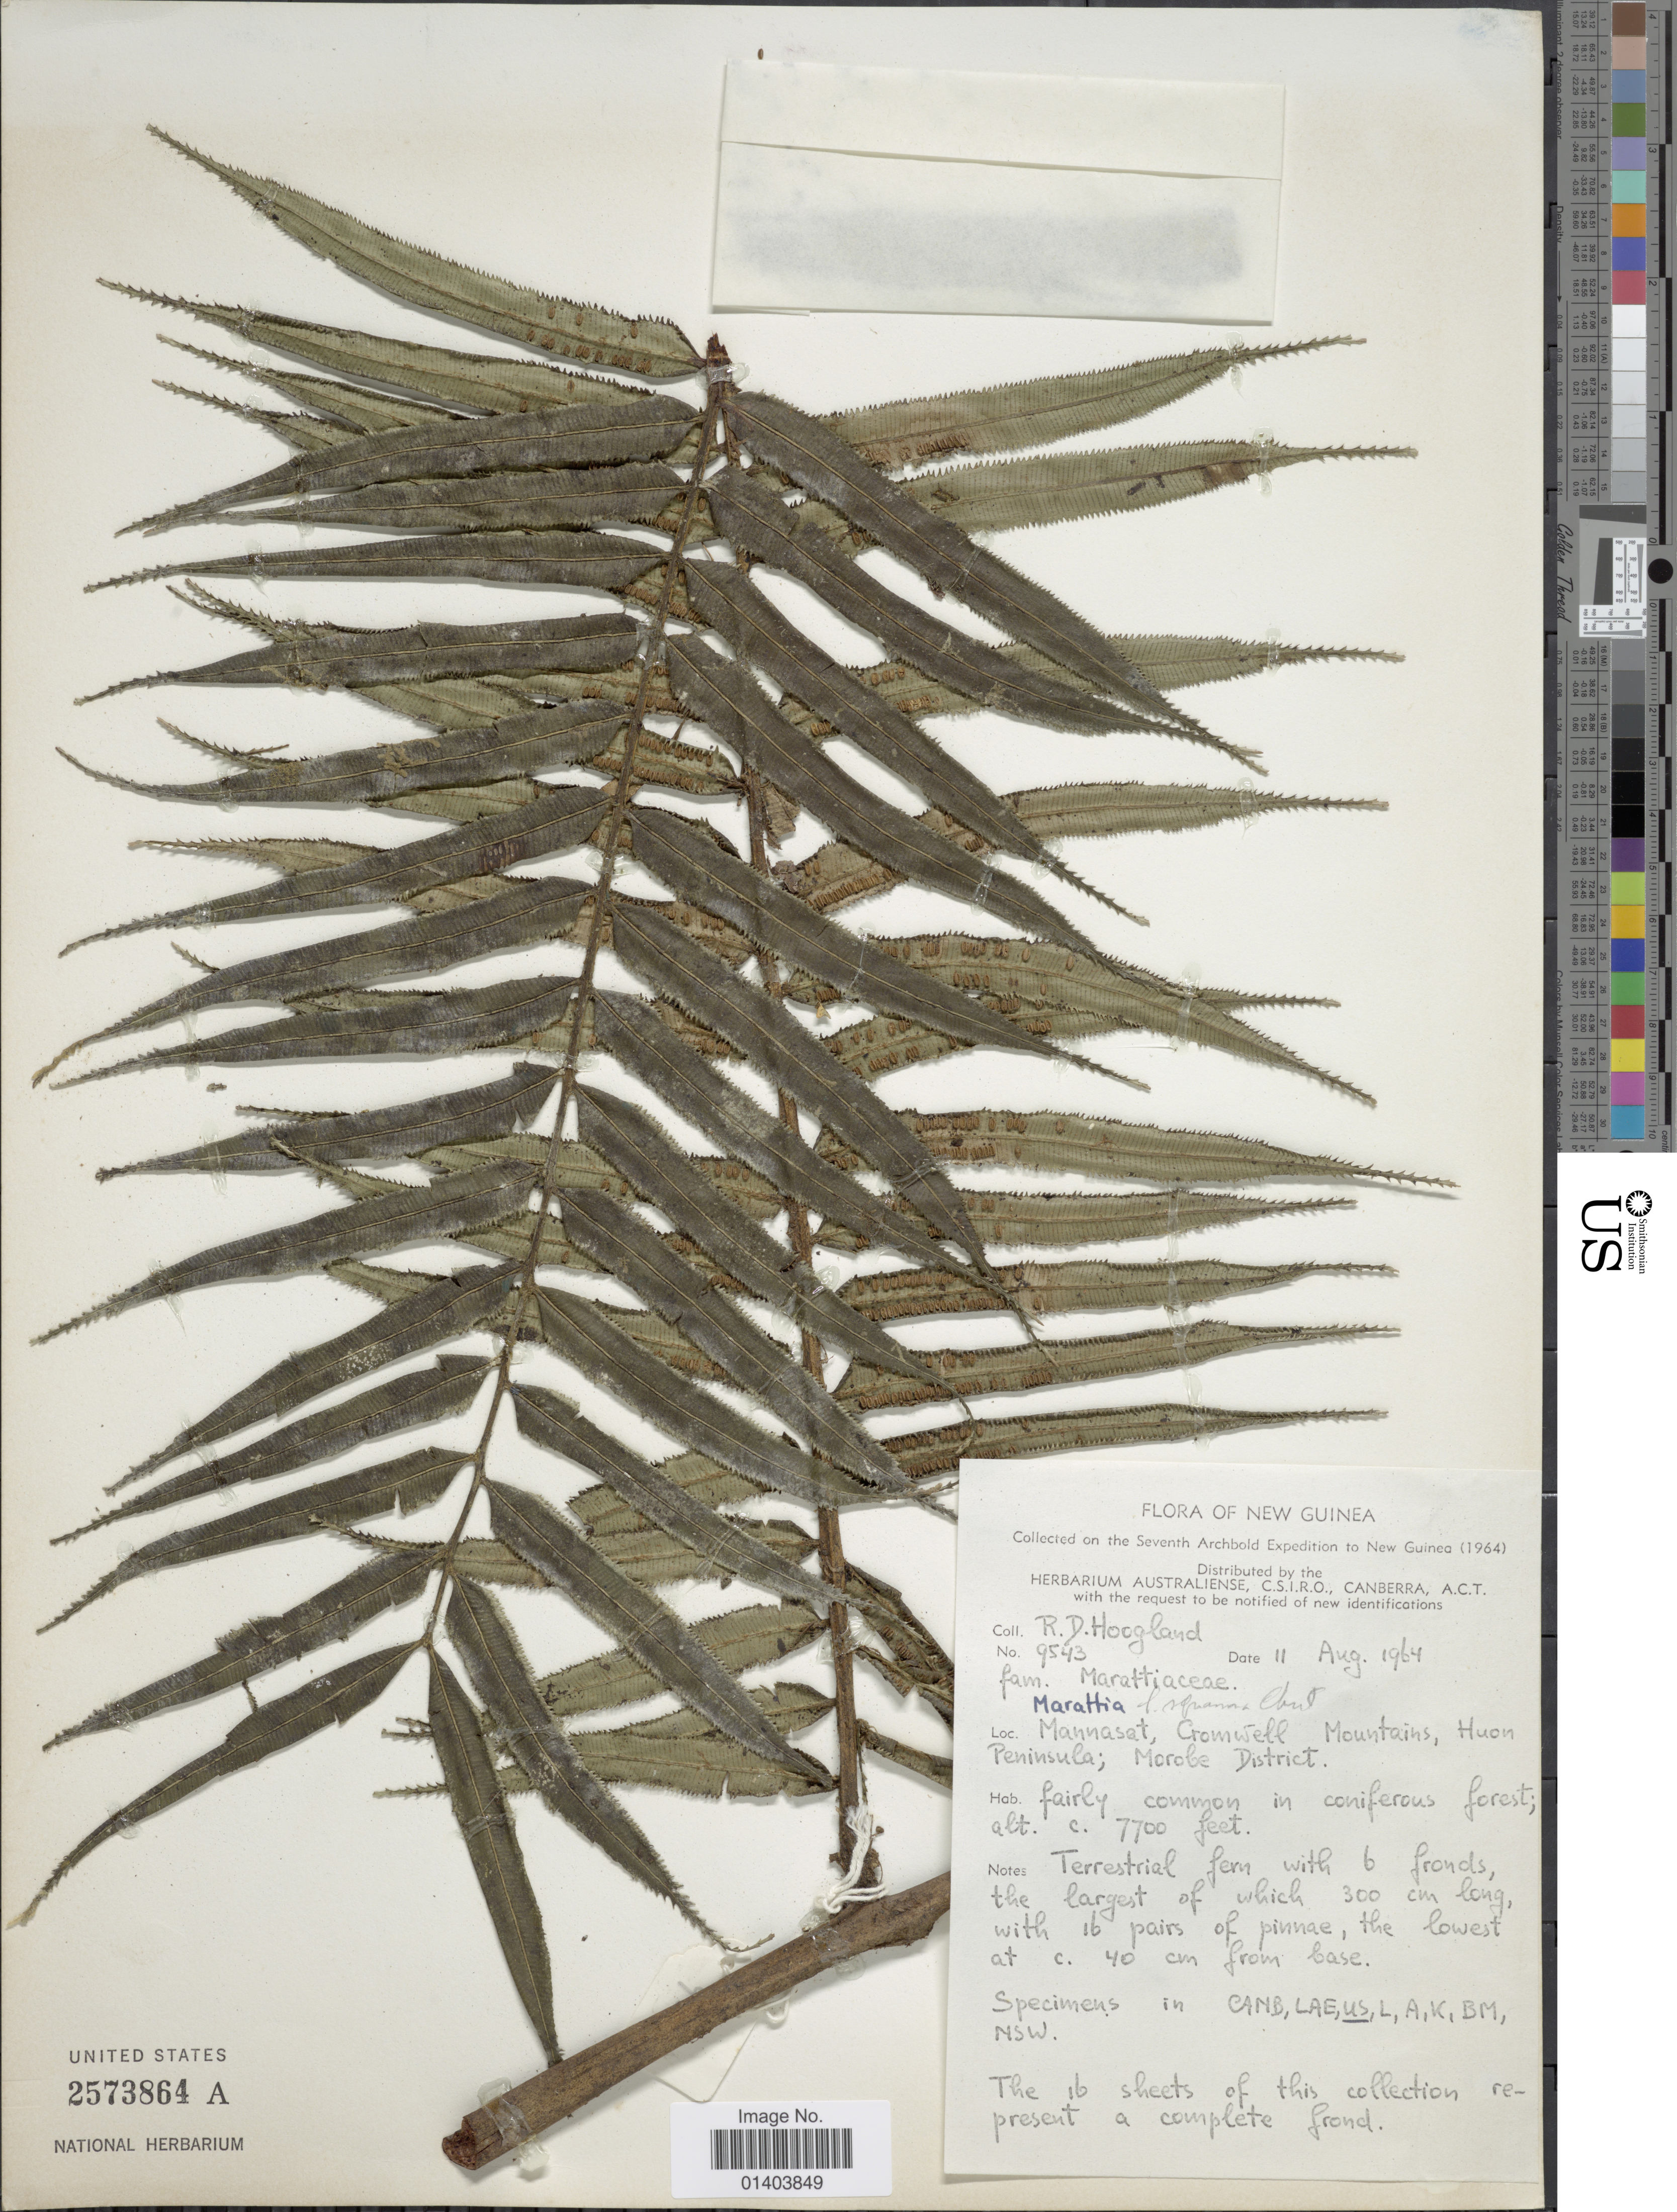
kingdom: Plantae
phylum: Tracheophyta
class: Polypodiopsida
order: Marattiales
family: Marattiaceae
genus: Ptisana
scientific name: Ptisana squamosa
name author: (Christ) Murdock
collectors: R. D. Hoogland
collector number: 9543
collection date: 1964-08-11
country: Papua New Guinea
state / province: Morobe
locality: Mannasat, cromwell Mountains, Huon Peninsula; Morobe District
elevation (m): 2347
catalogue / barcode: US 2573864A